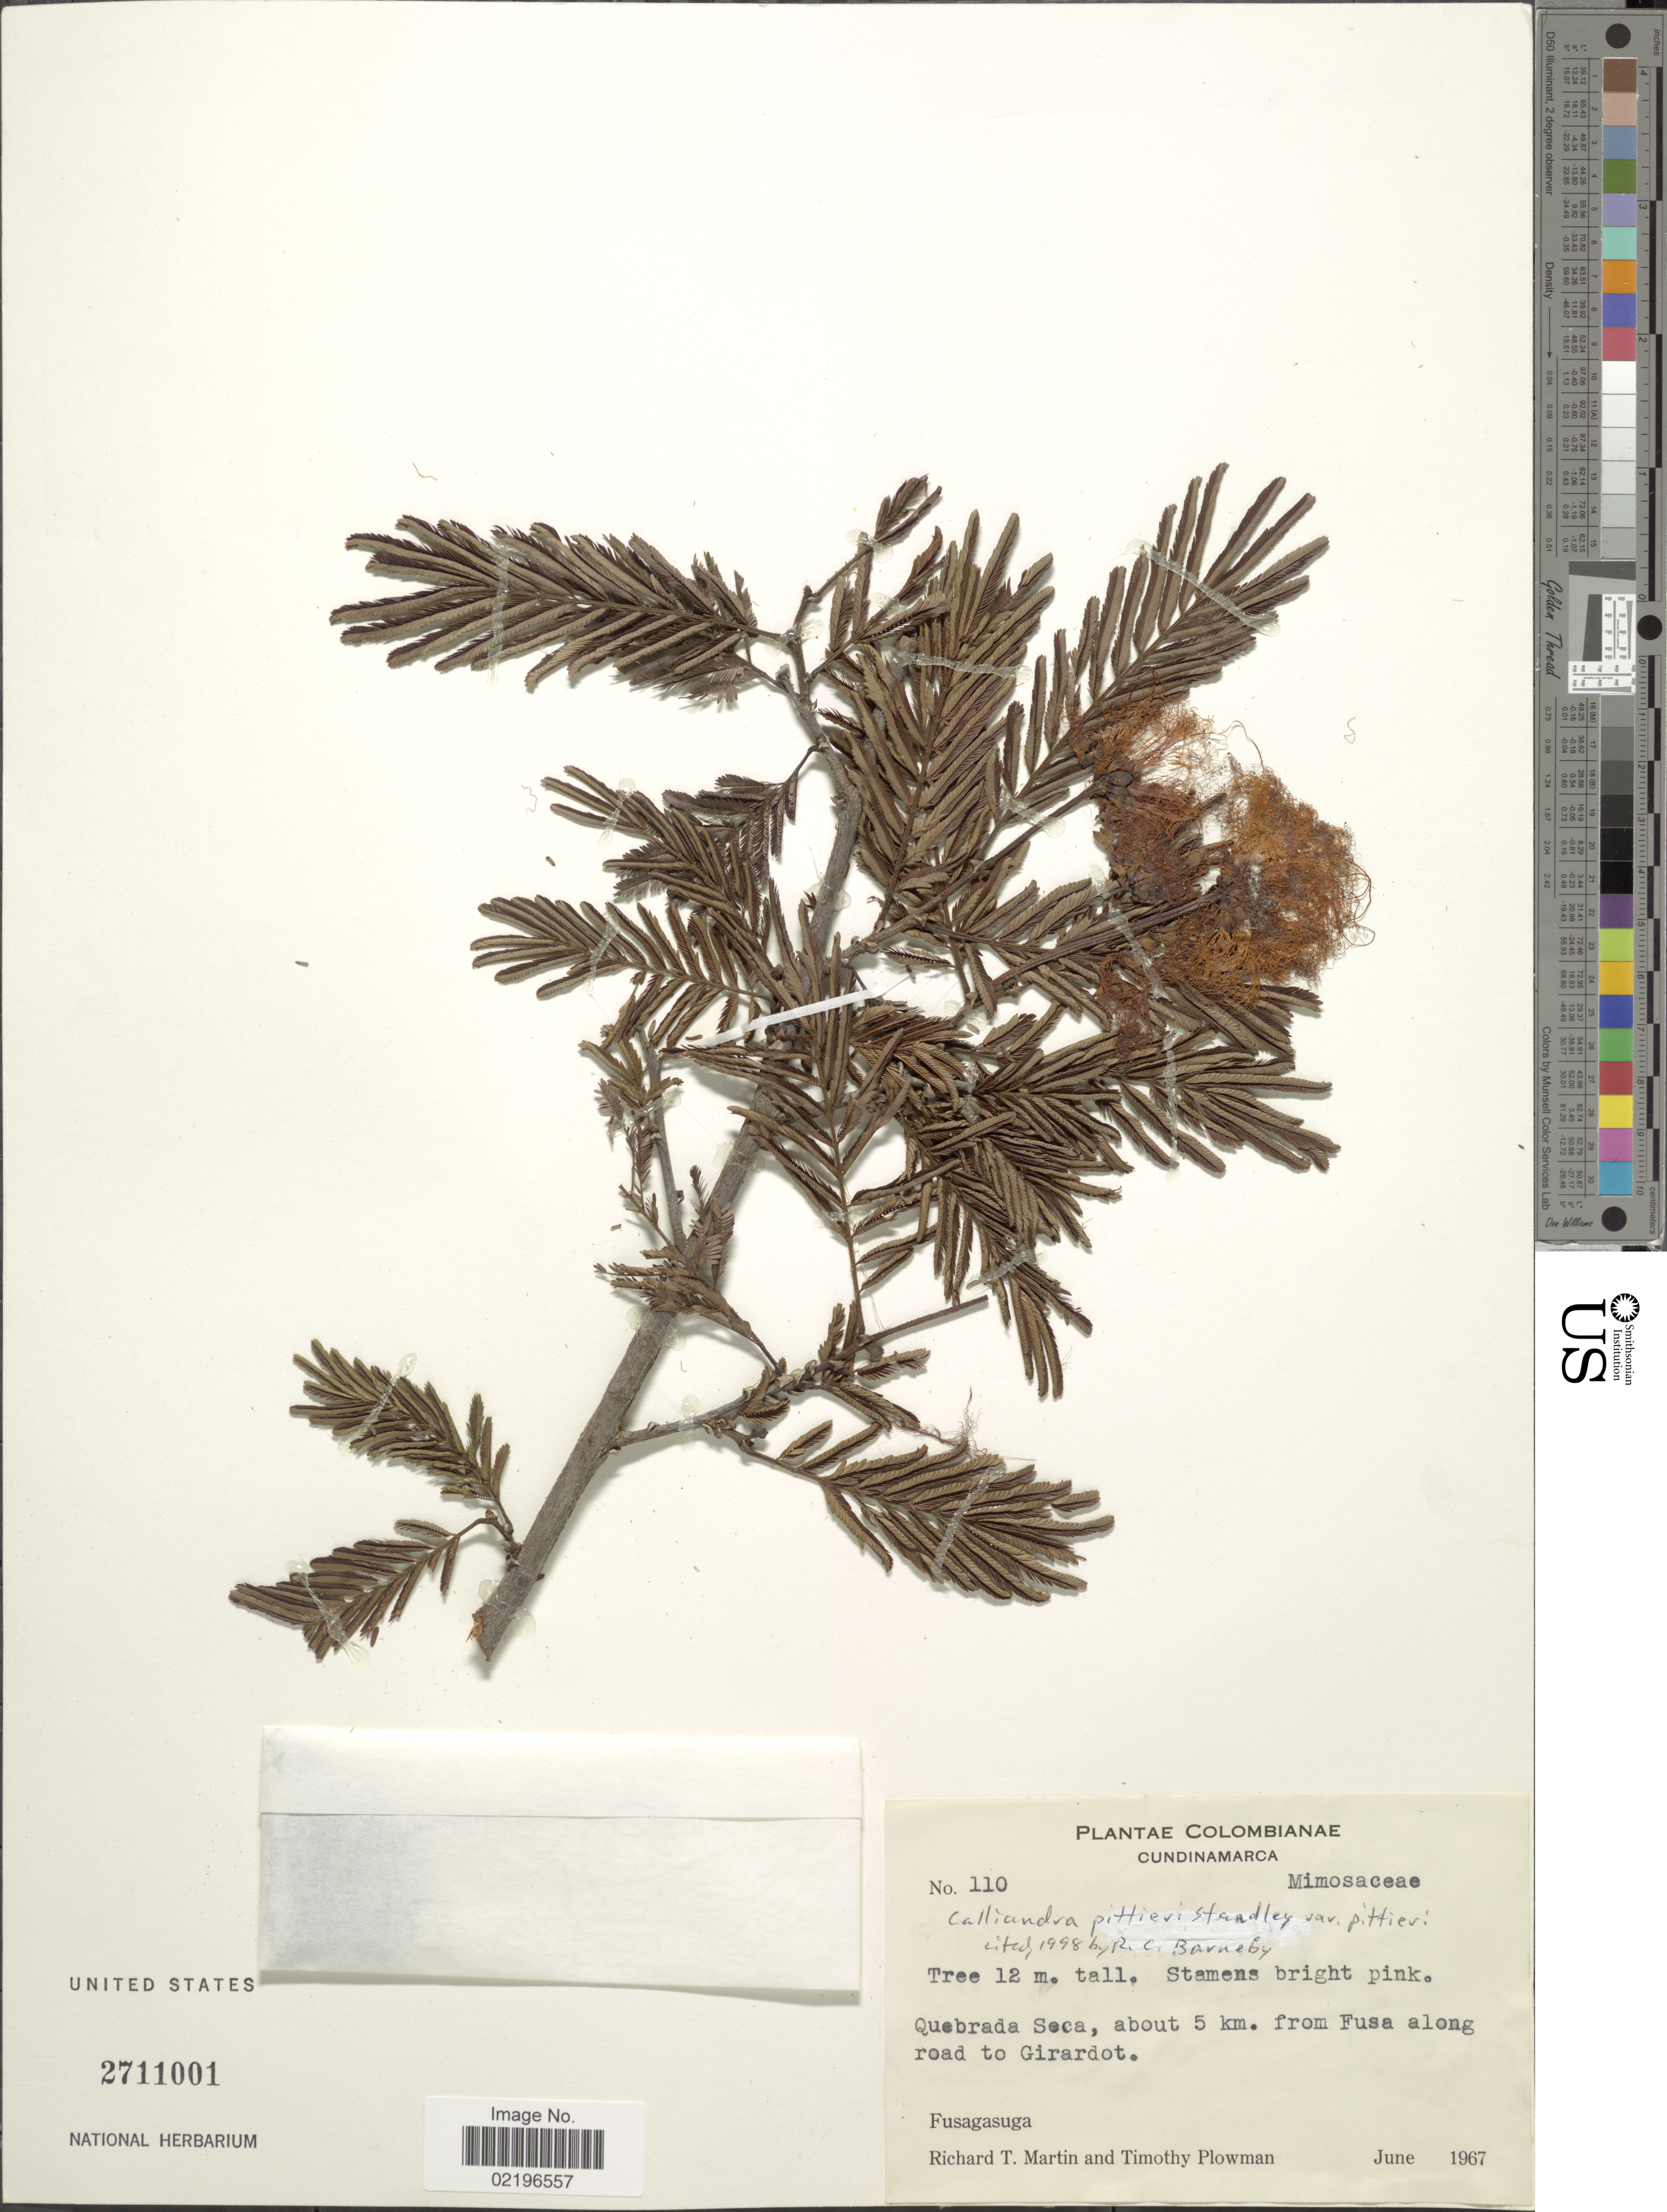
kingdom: Plantae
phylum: Tracheophyta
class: Magnoliopsida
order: Fabales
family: Fabaceae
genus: Calliandra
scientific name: Calliandra pittieri var. pittieri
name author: Standl.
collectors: R. T. Martin & T. Plowman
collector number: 110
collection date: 1967-06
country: Colombia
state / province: Cundinamarca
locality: Quebrada Seca, about 5 km. from Fusa along road to Girardot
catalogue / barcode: US 2711001